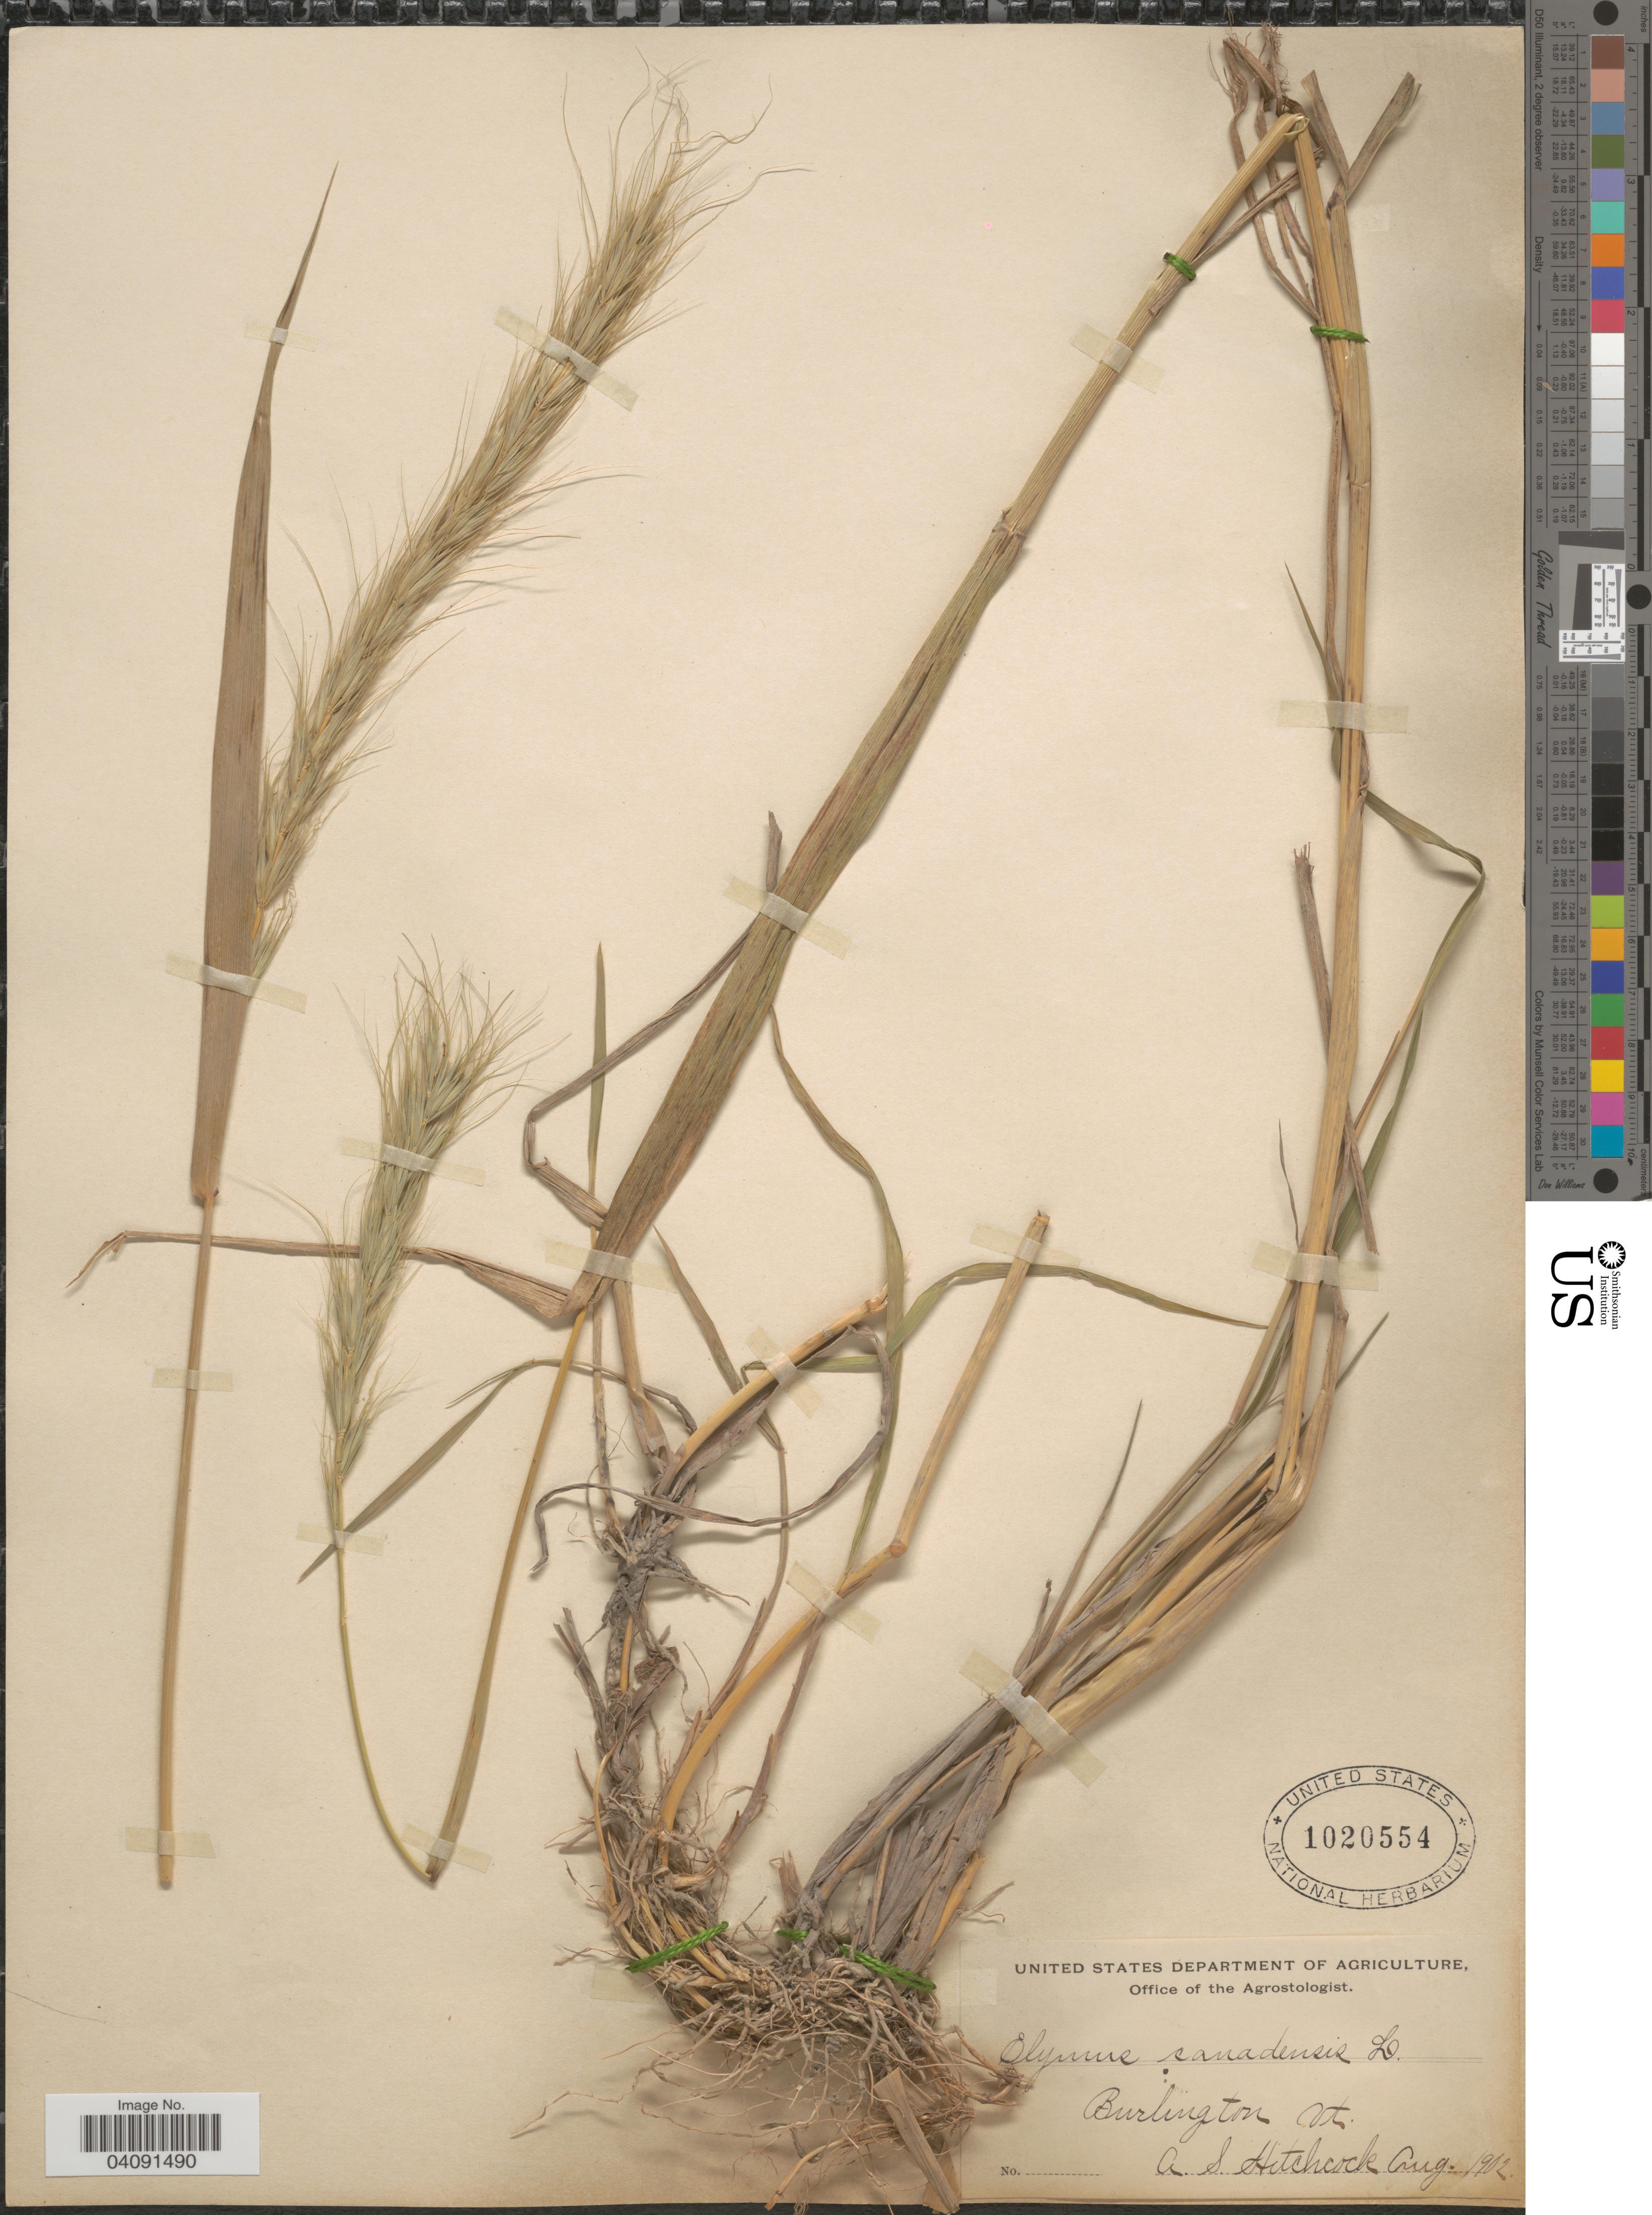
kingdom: Plantae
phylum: Tracheophyta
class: Liliopsida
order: Poales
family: Poaceae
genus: Elymus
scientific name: Elymus canadensis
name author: L.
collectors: A. S. Hitchcock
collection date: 1902-08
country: United States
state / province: Vermont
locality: Burlington.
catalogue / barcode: US 1020554